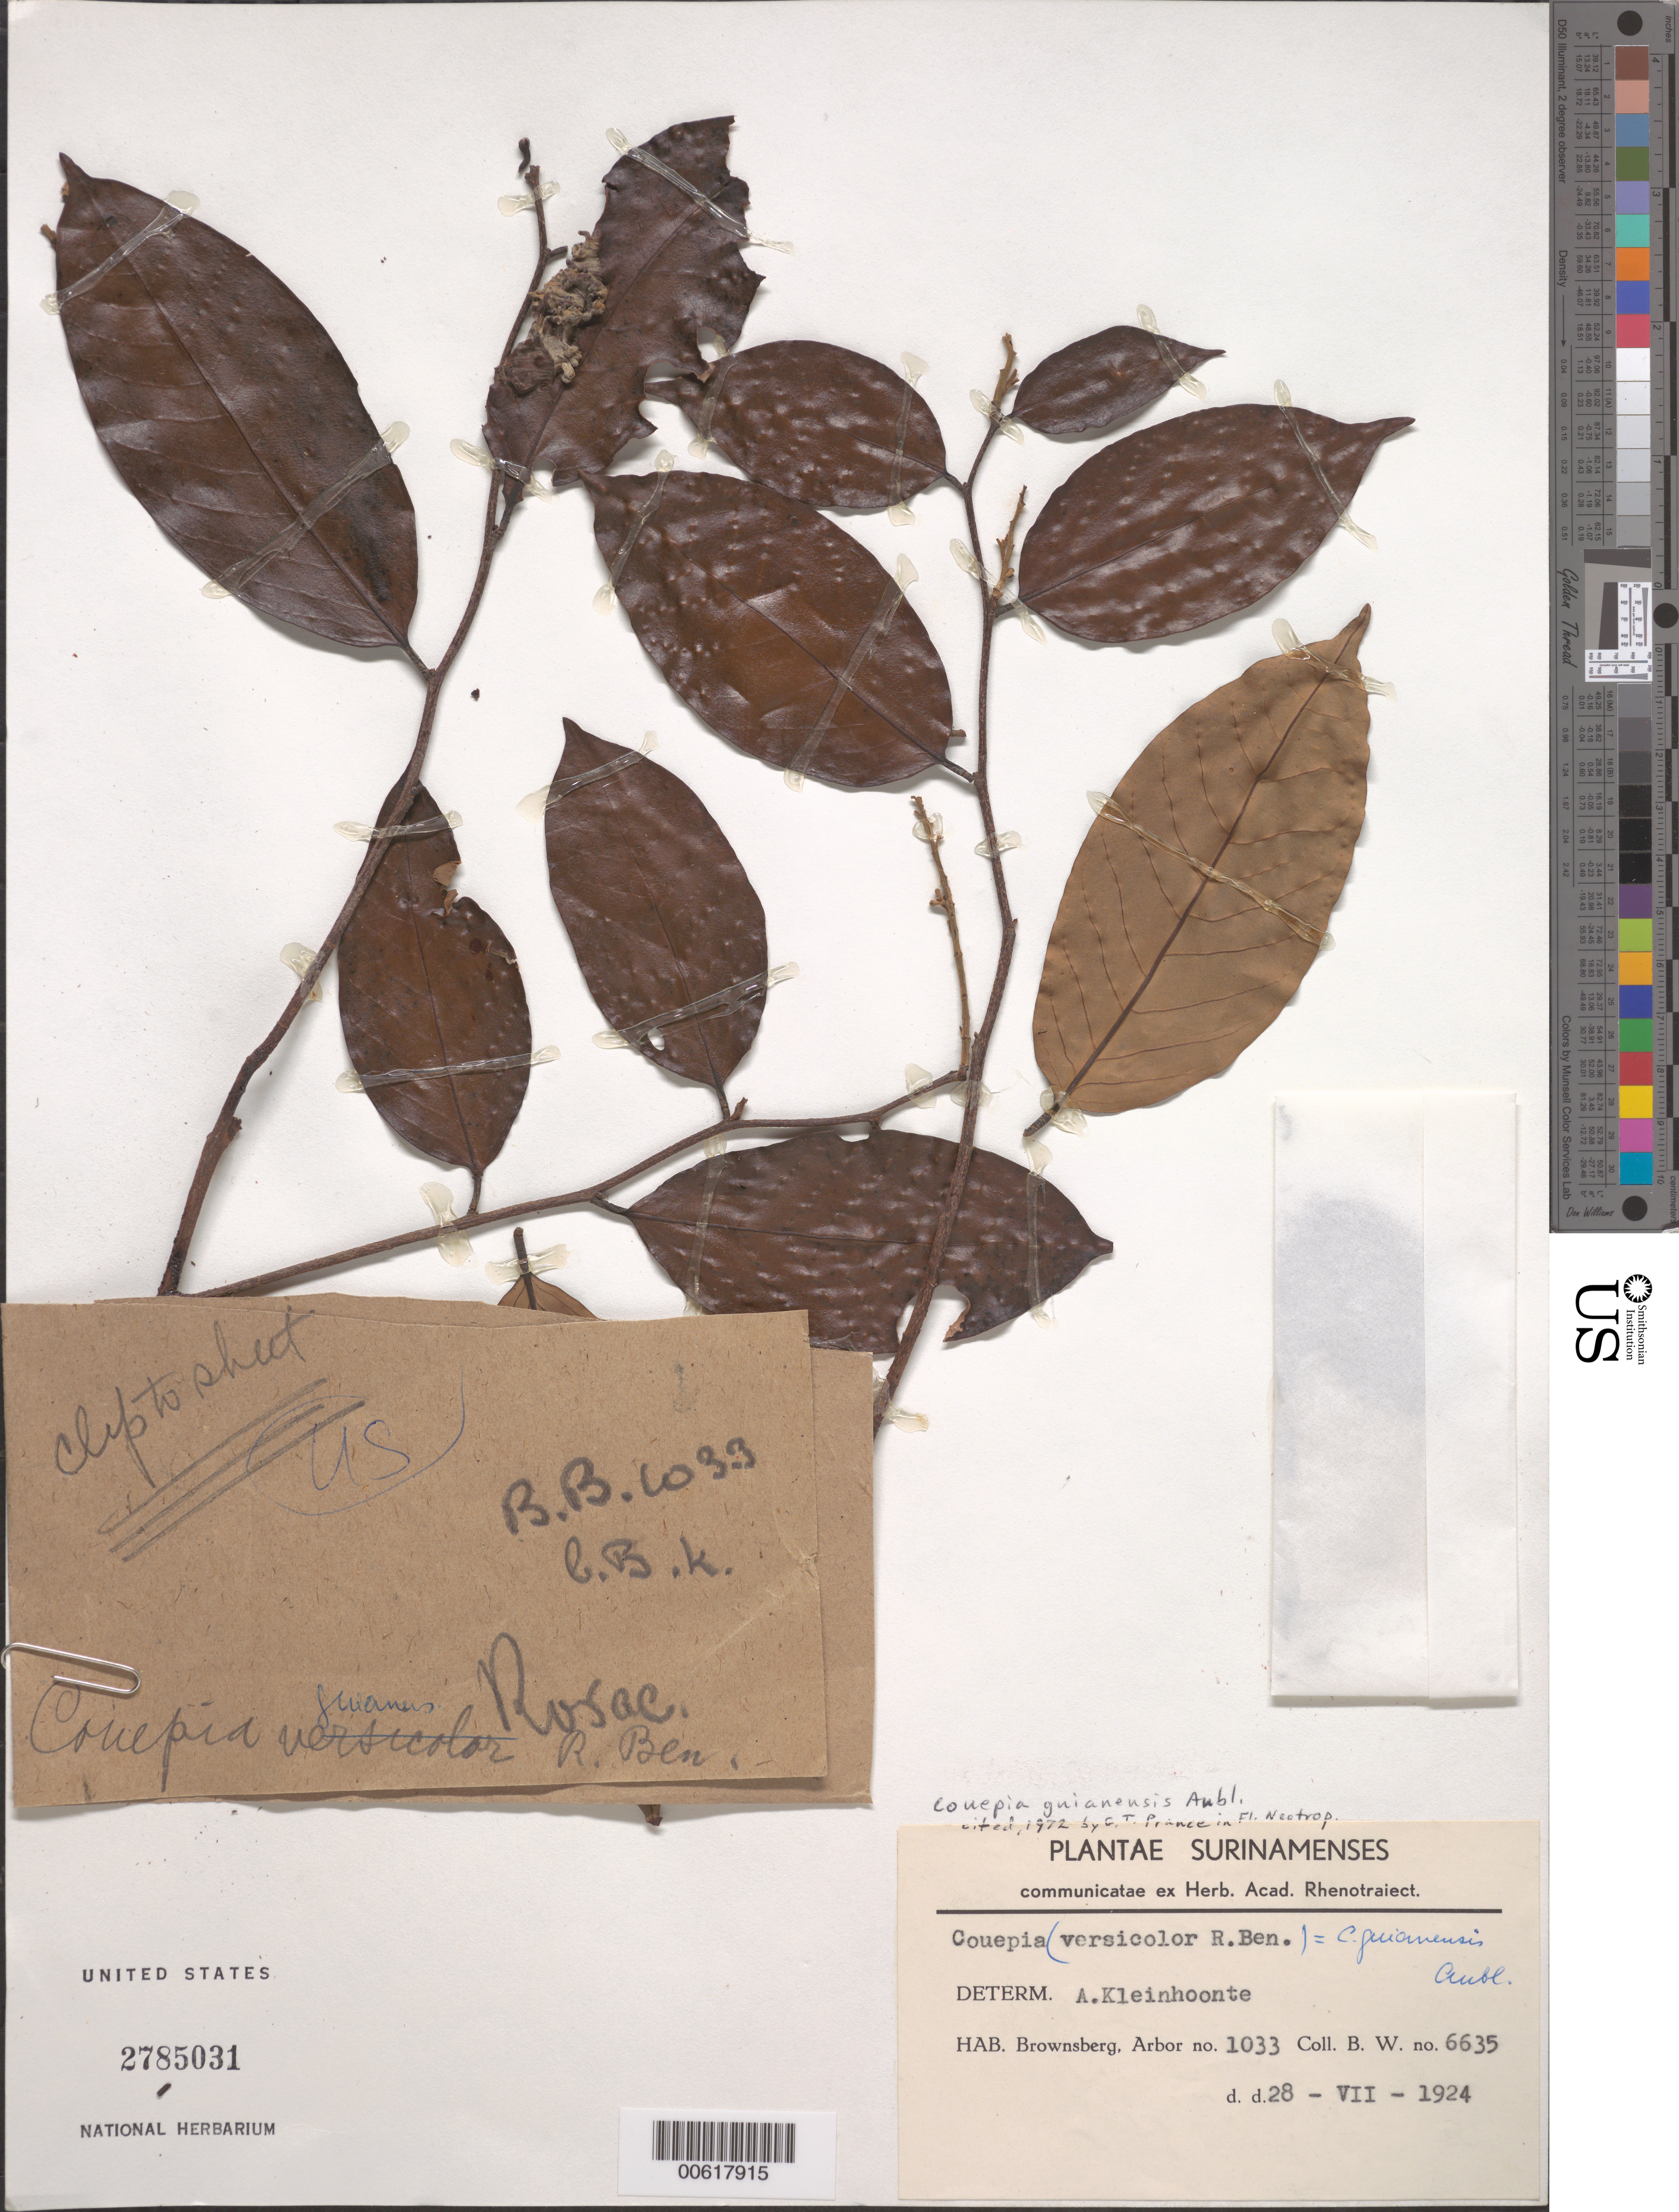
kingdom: Plantae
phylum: Tracheophyta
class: Magnoliopsida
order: Malpighiales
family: Chrysobalanaceae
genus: Couepia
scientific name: Couepia guianensis subsp. guianensis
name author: Aubl.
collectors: B. W.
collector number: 6635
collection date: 1924-07-28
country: Suriname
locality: Brownsberg, Arbor no. 1033.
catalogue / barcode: US 2785031